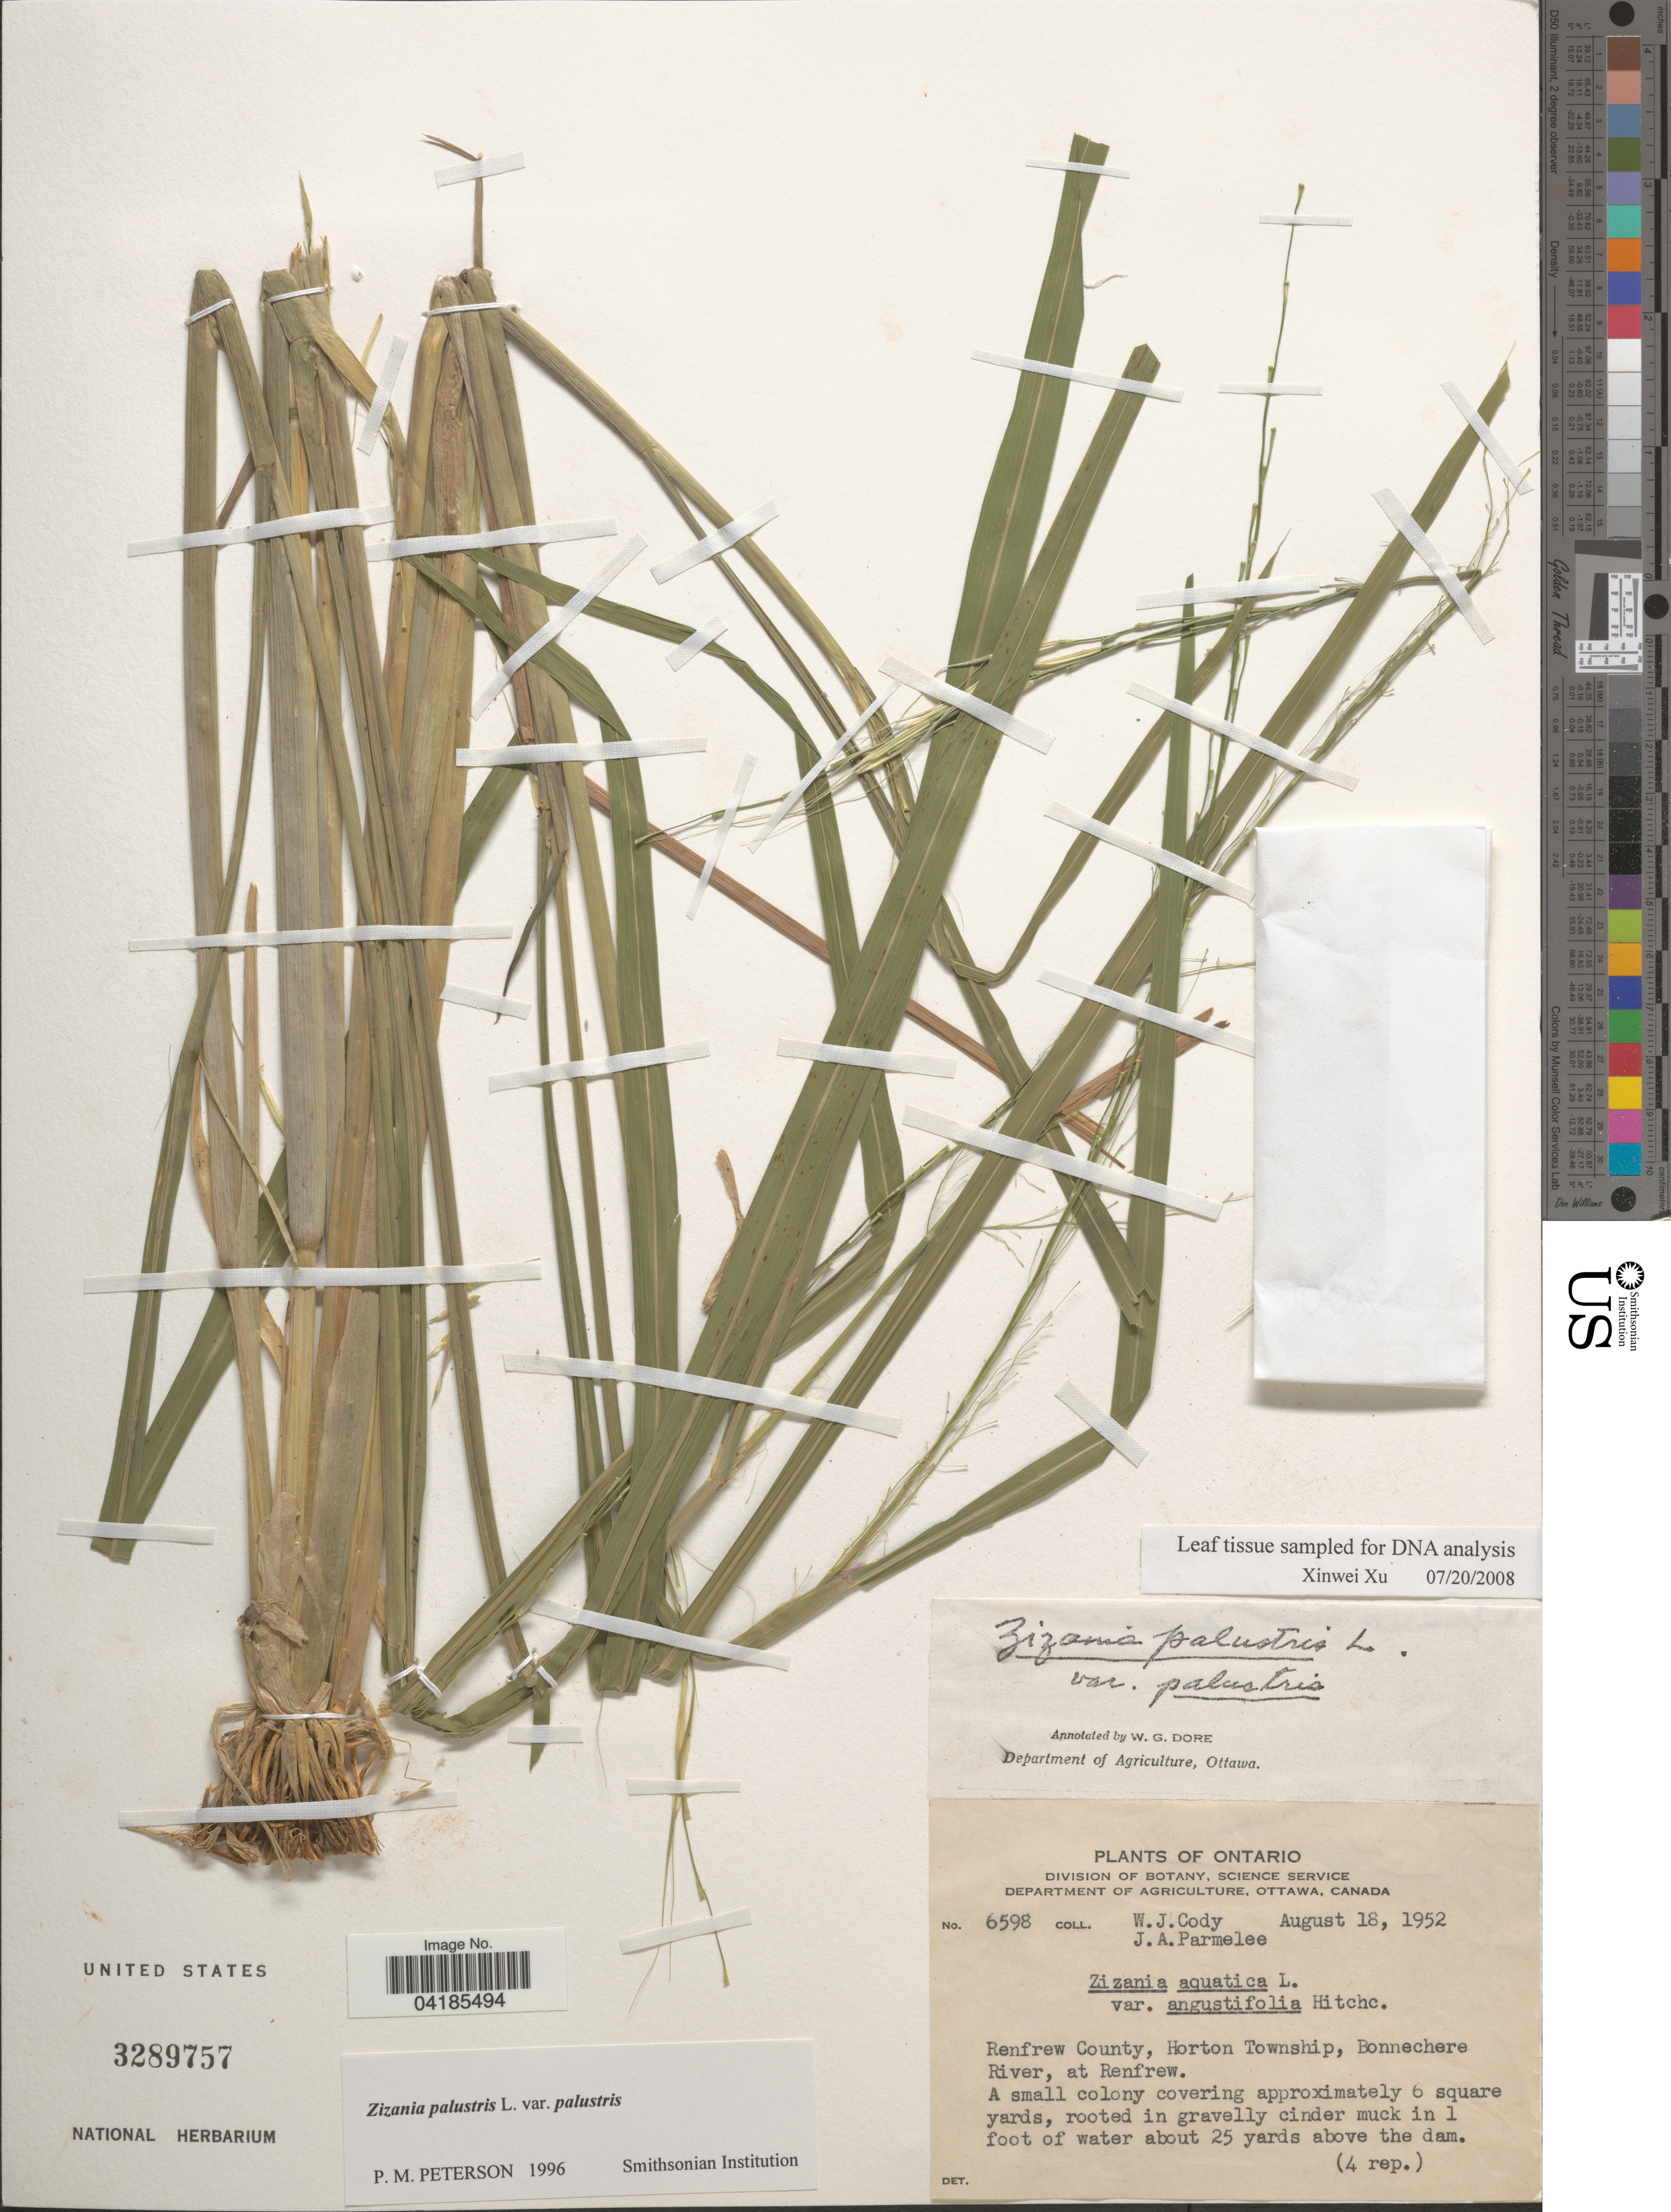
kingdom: Plantae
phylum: Tracheophyta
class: Liliopsida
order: Poales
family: Poaceae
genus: Zizania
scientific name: Zizania palustris var. palustris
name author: L.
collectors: W. Cody & J. A. Parmelee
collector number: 6598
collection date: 1952-08-18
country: Canada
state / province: Ontario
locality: Renfrew County, Horton Township, Bonnechere River, at Renfrew.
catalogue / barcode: US 3289757